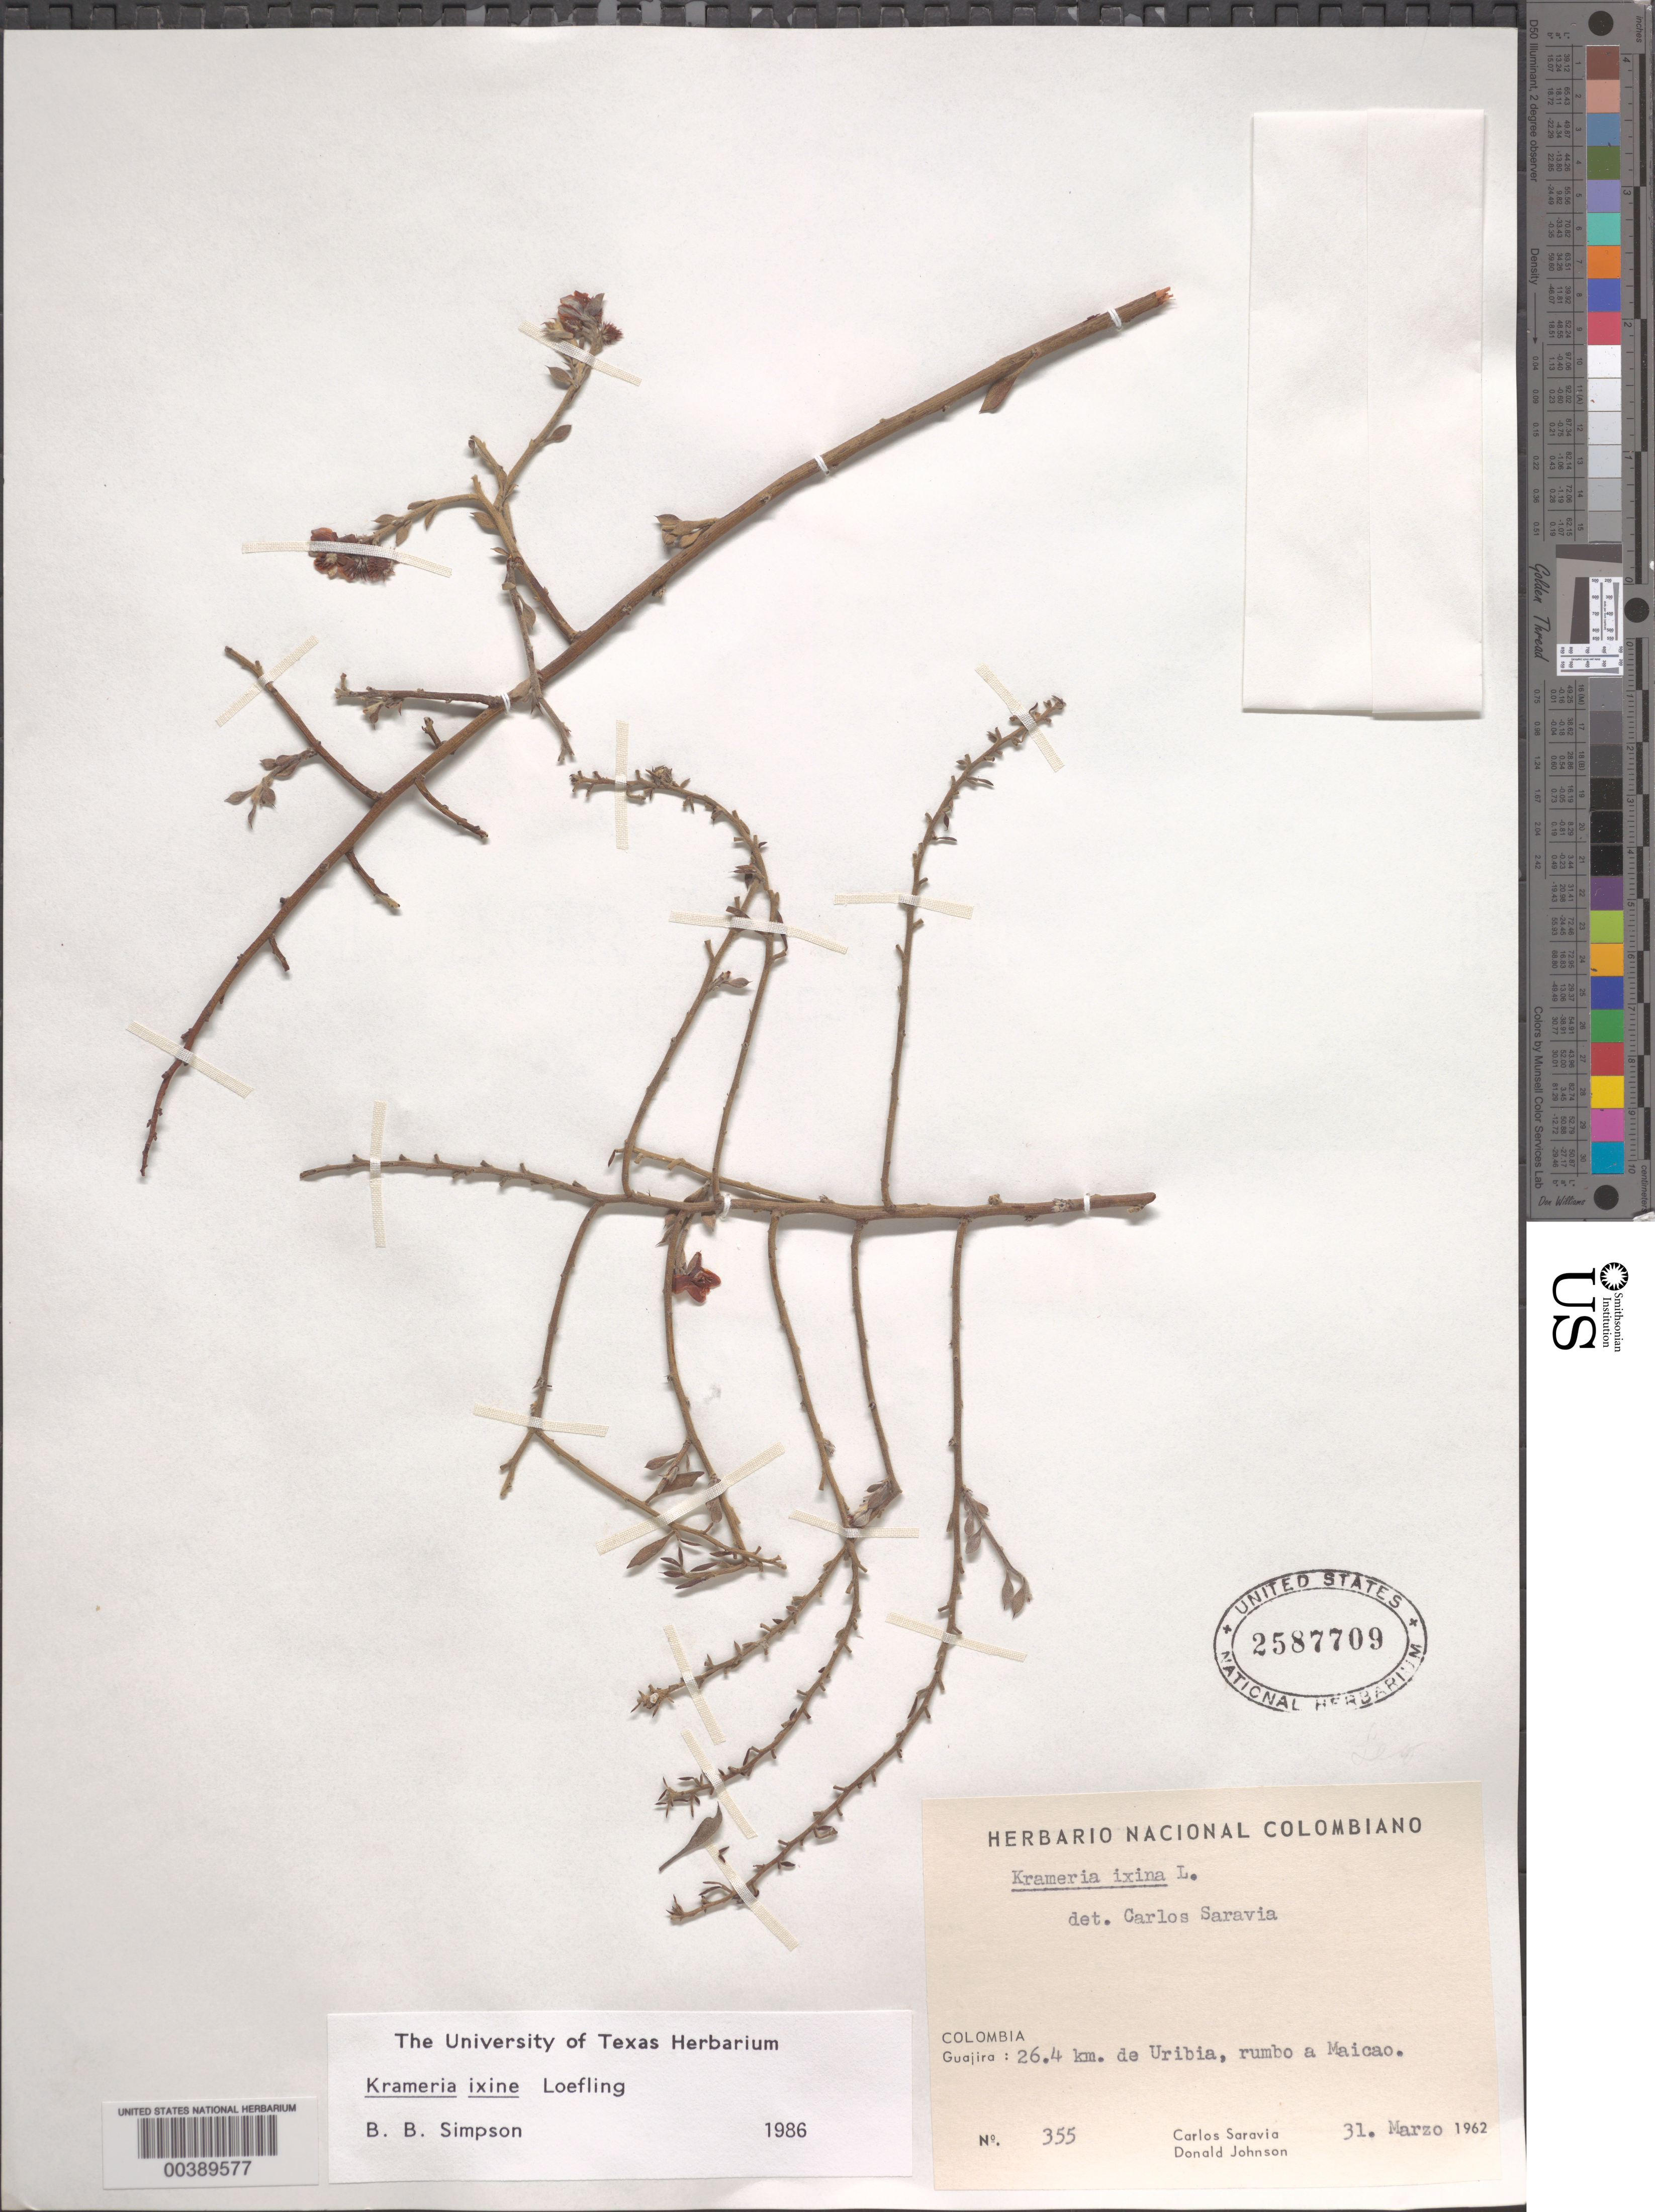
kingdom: Plantae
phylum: Tracheophyta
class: Magnoliopsida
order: Zygophyllales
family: Krameriaceae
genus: Krameria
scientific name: Krameria ixine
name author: L.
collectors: C. Saravia T. & D. Johnson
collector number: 355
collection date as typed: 31 Mar 1962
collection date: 1962-03-31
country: Colombia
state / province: La Guajira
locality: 26.4 km de Uribia, Rumbo a Maicao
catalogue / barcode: US 2587709